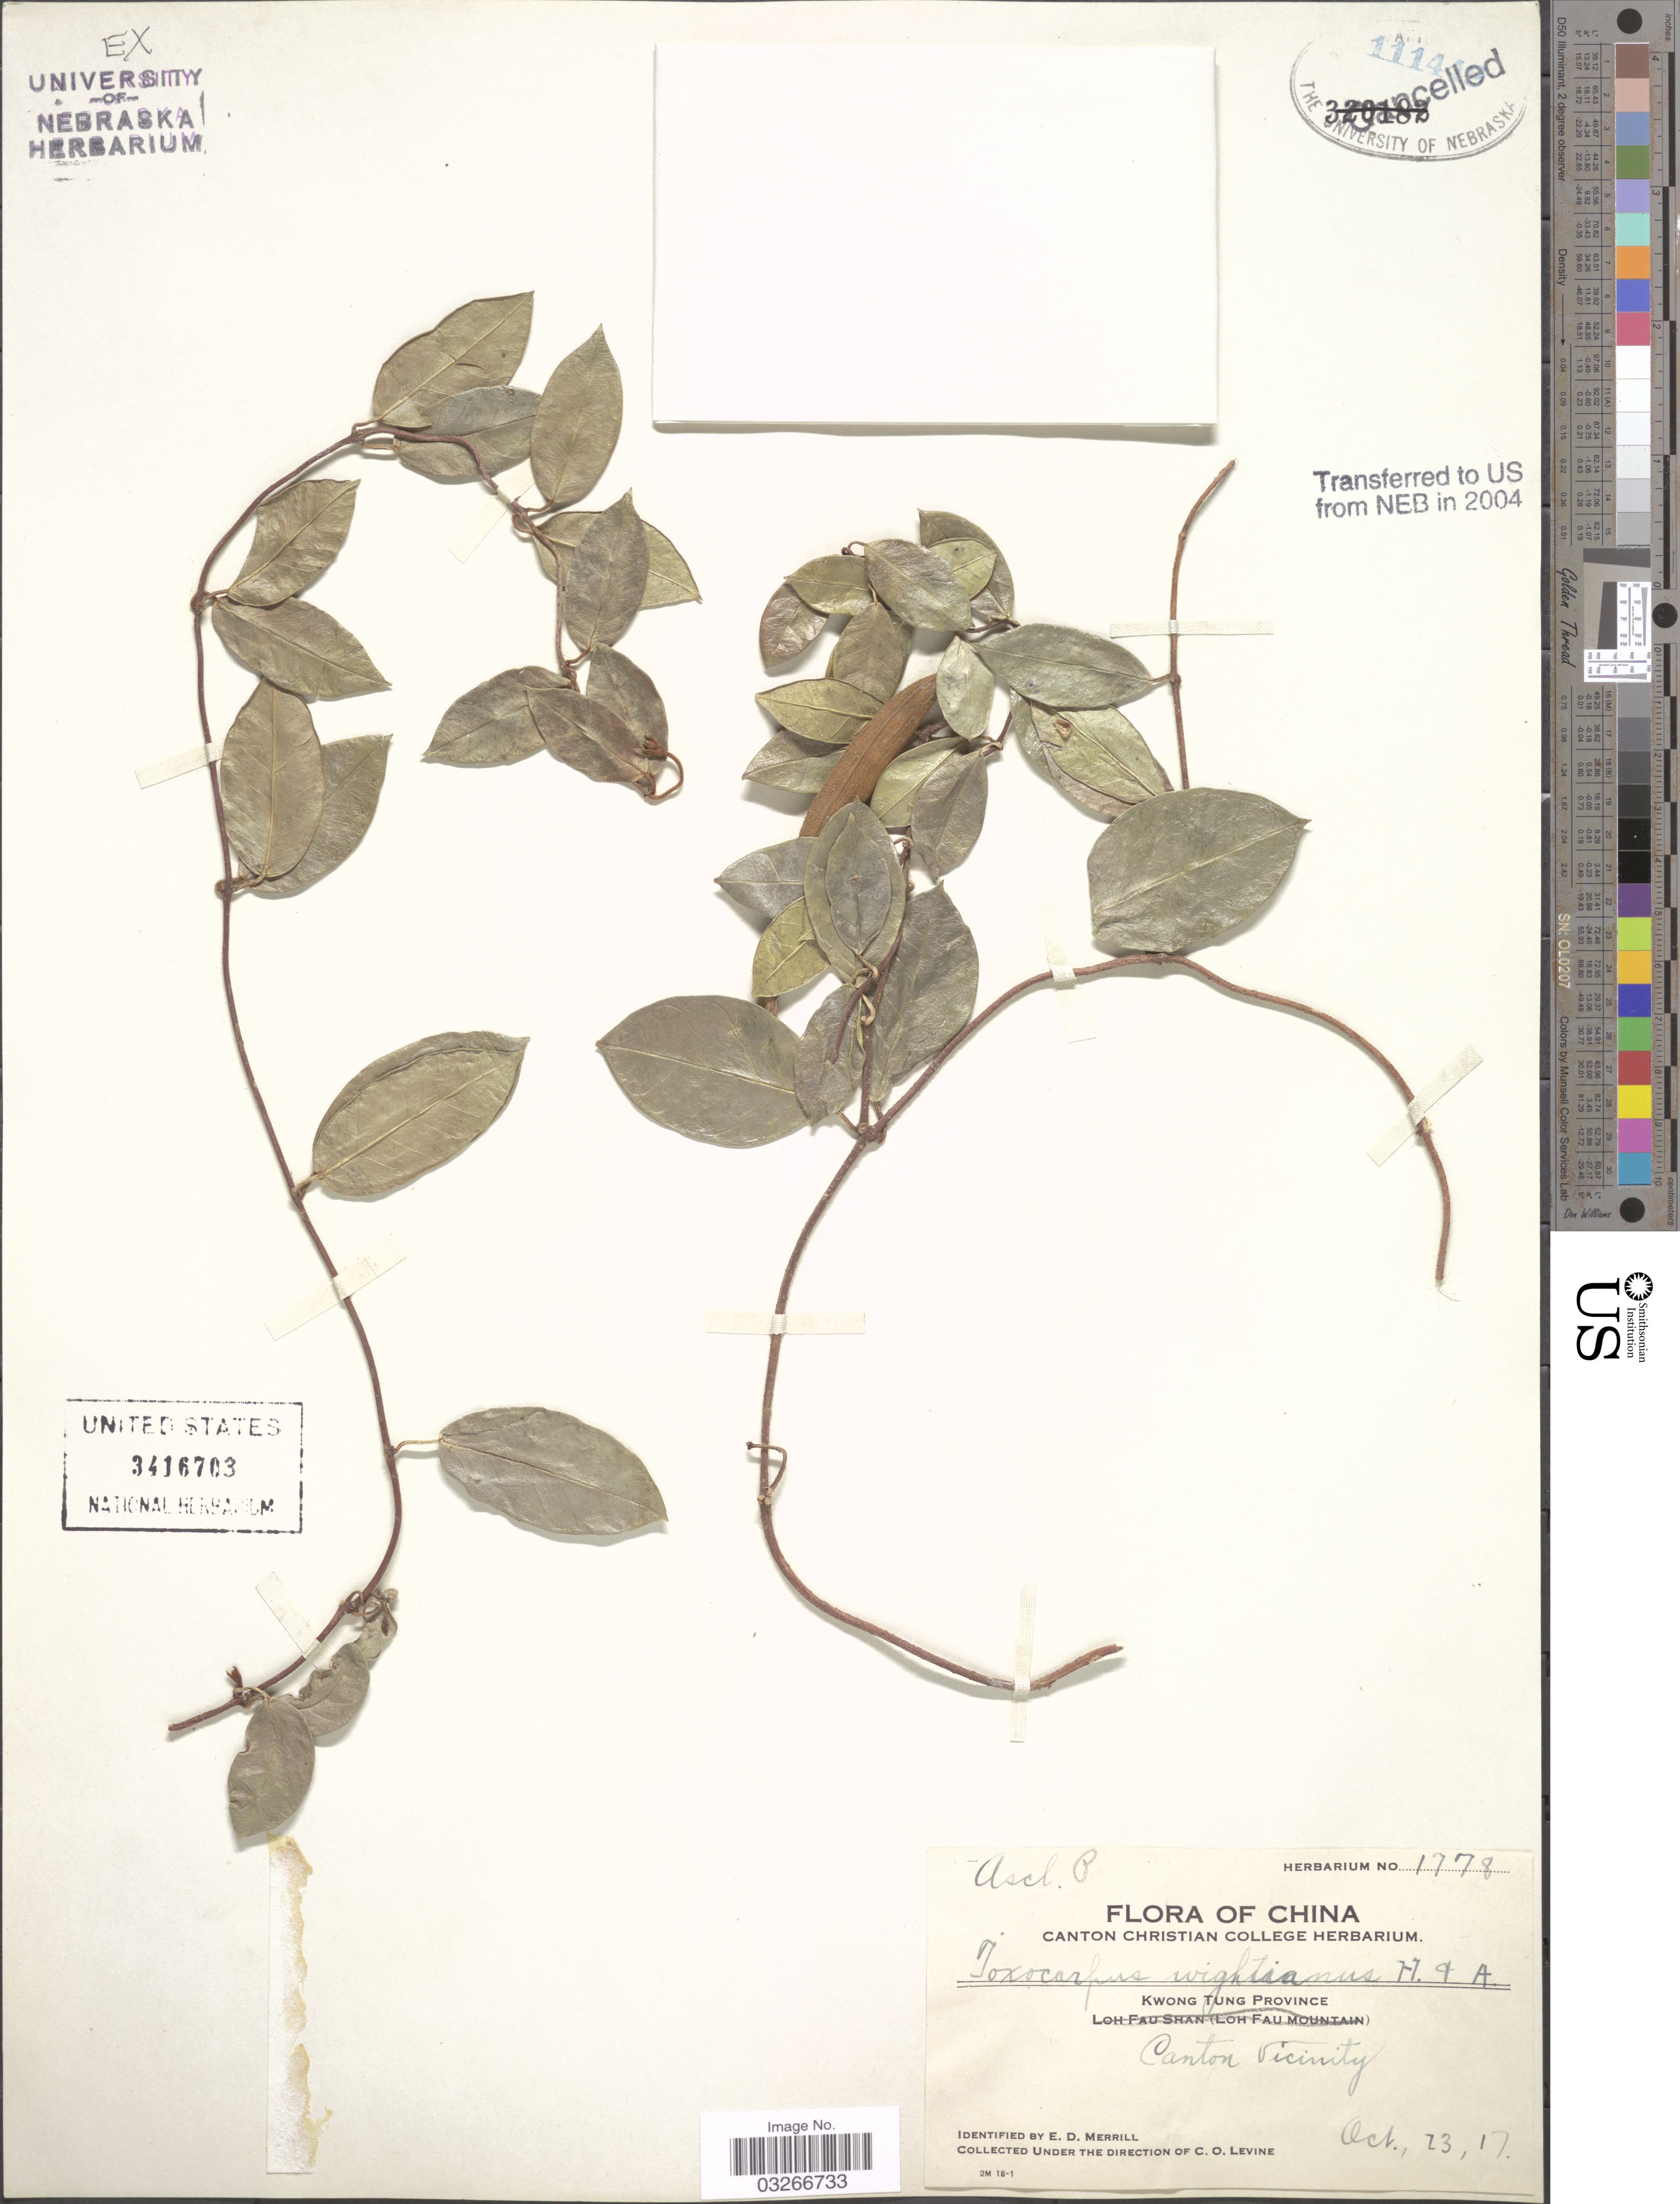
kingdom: Plantae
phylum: Tracheophyta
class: Magnoliopsida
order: Gentianales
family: Apocynaceae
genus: Toxocarpus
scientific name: Toxocarpus wightianus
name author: Hook. & Arn.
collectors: C. O. Levine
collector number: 1778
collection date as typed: Transcribed d/m/y: 13/10/17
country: China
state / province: Guangdong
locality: Kwong Tung Province, Canton Vicinity.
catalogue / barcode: US 3416703